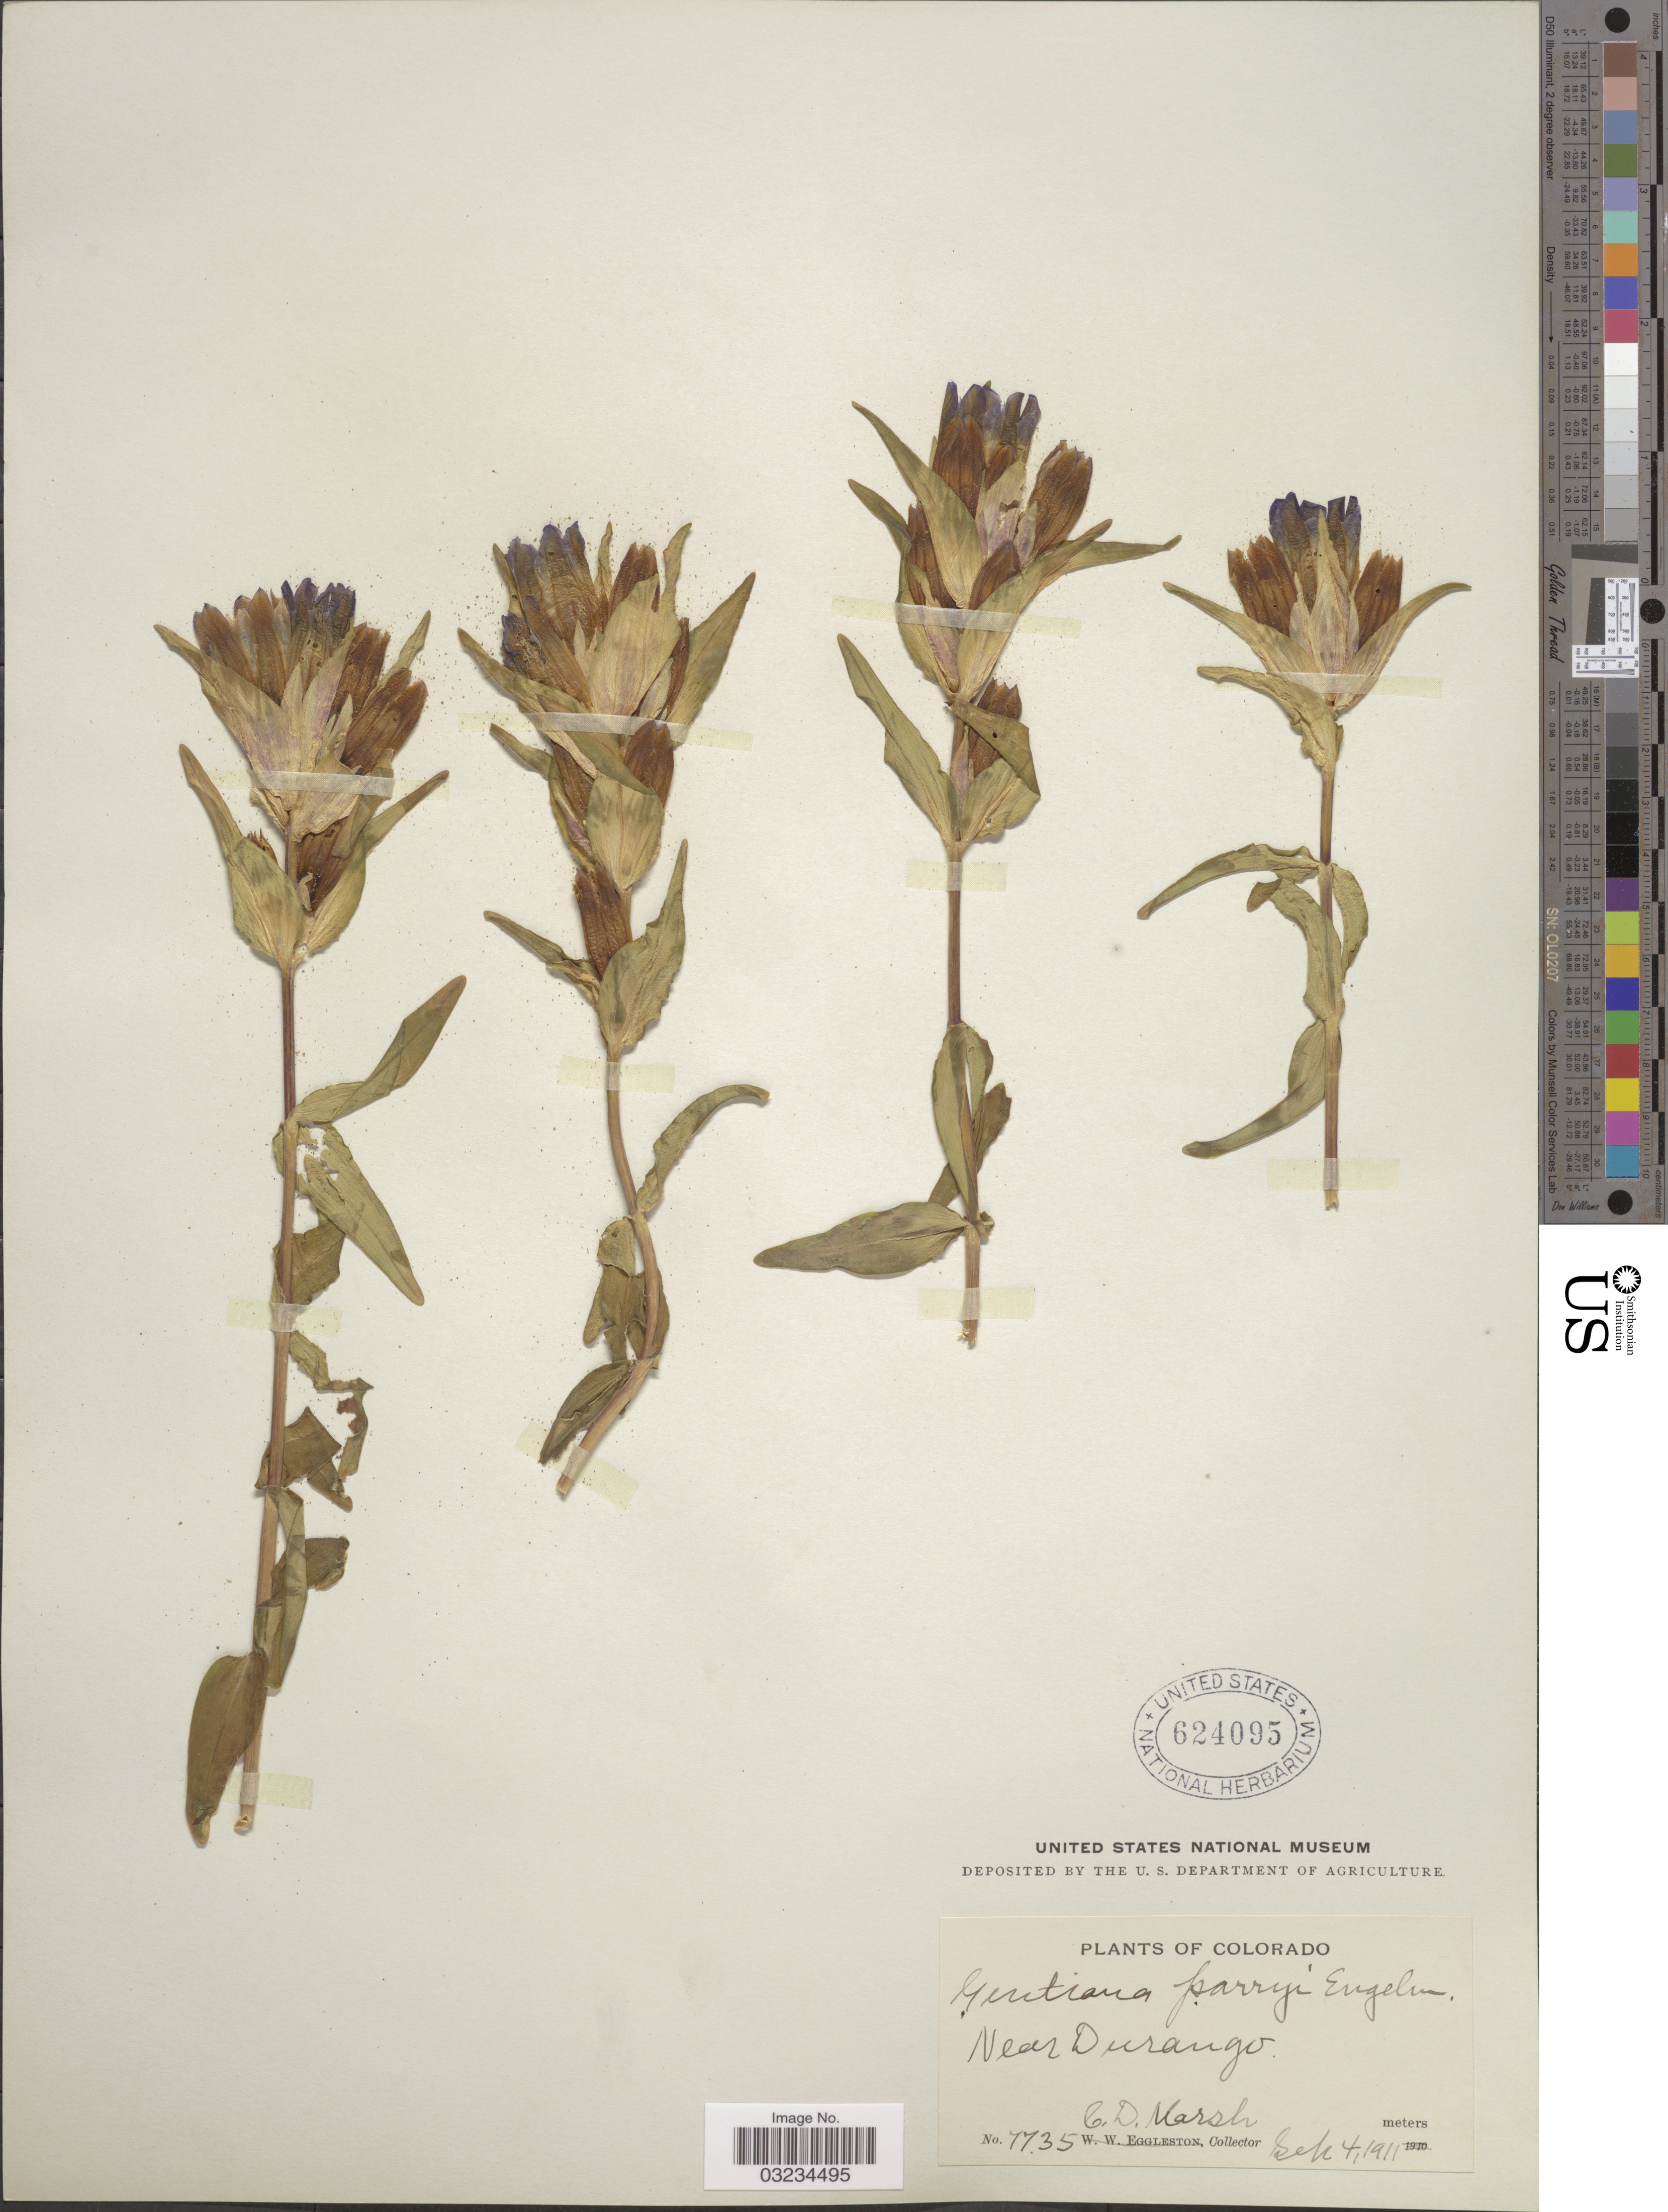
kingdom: Plantae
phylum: Tracheophyta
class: Magnoliopsida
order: Gentianales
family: Gentianaceae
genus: Gentiana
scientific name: Gentiana parryi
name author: Engelm.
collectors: C. D. Marsh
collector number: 7735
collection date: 1911-09-04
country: United States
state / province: Colorado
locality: Near Durango.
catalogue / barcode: US 624095